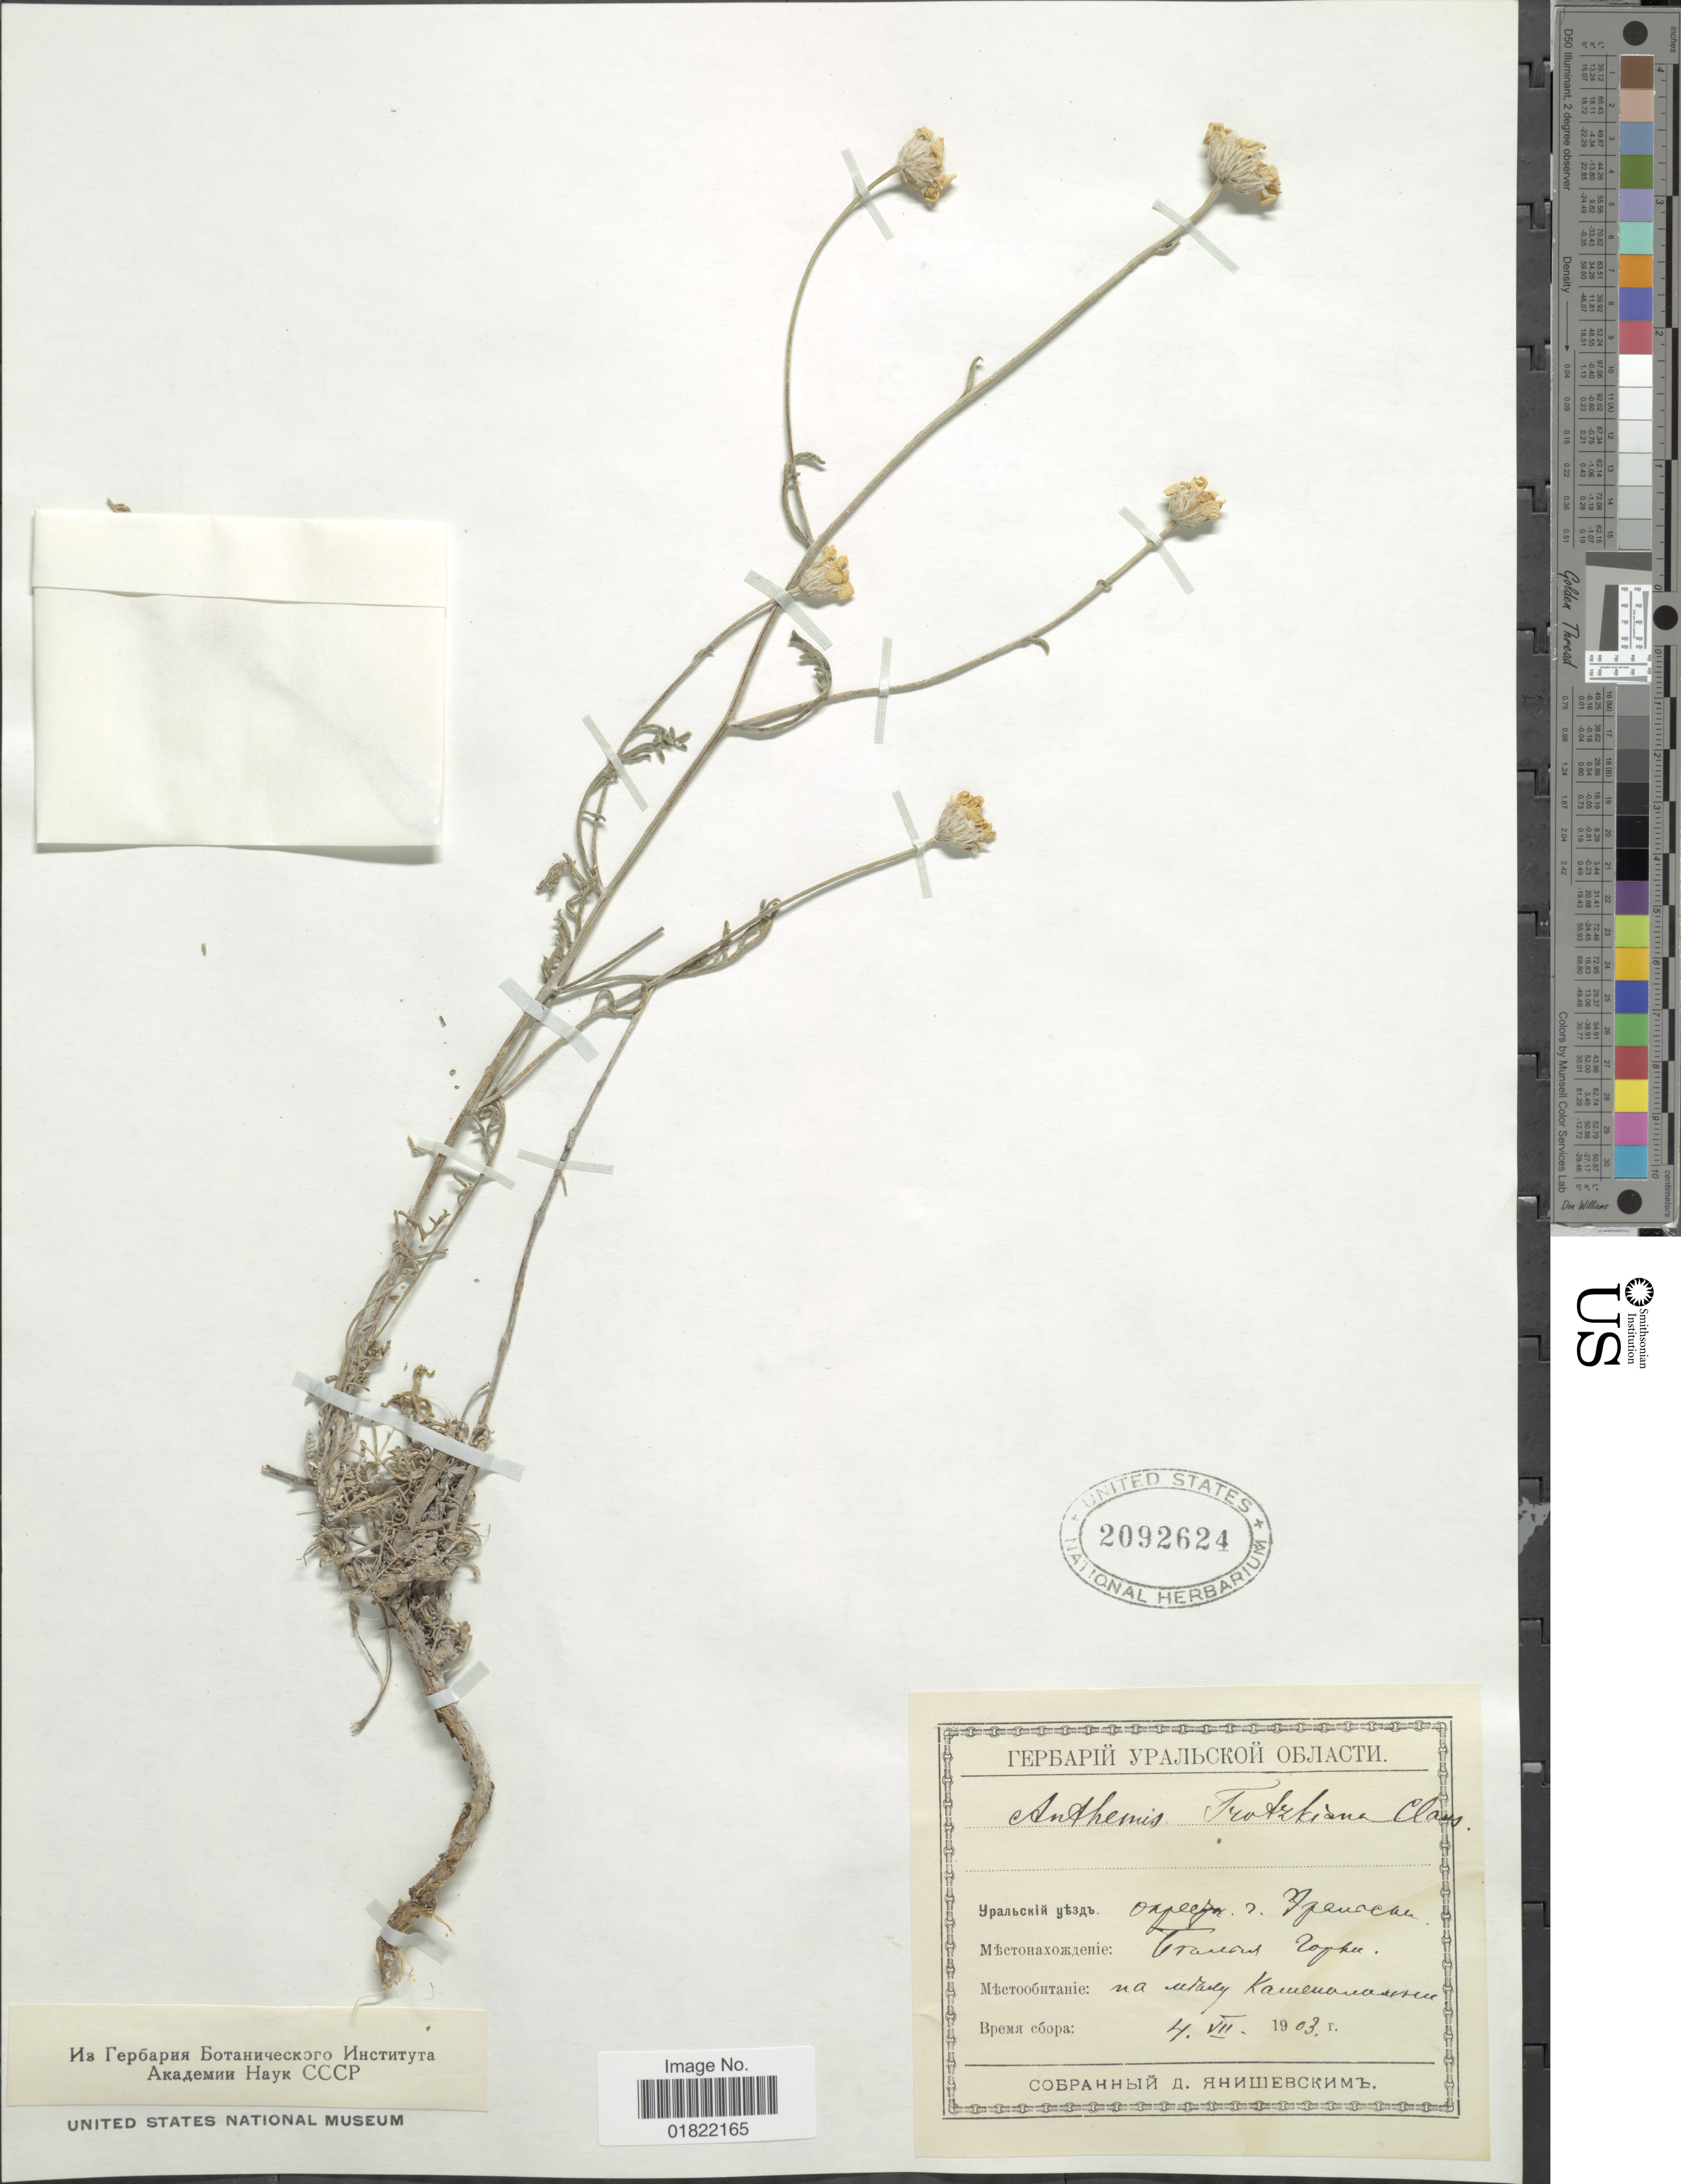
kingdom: Plantae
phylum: Tracheophyta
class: Magnoliopsida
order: Asterales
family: Asteraceae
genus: Anthemis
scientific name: Anthemis trotzkiana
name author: Claus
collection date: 1903-07-04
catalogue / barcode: US 2092624